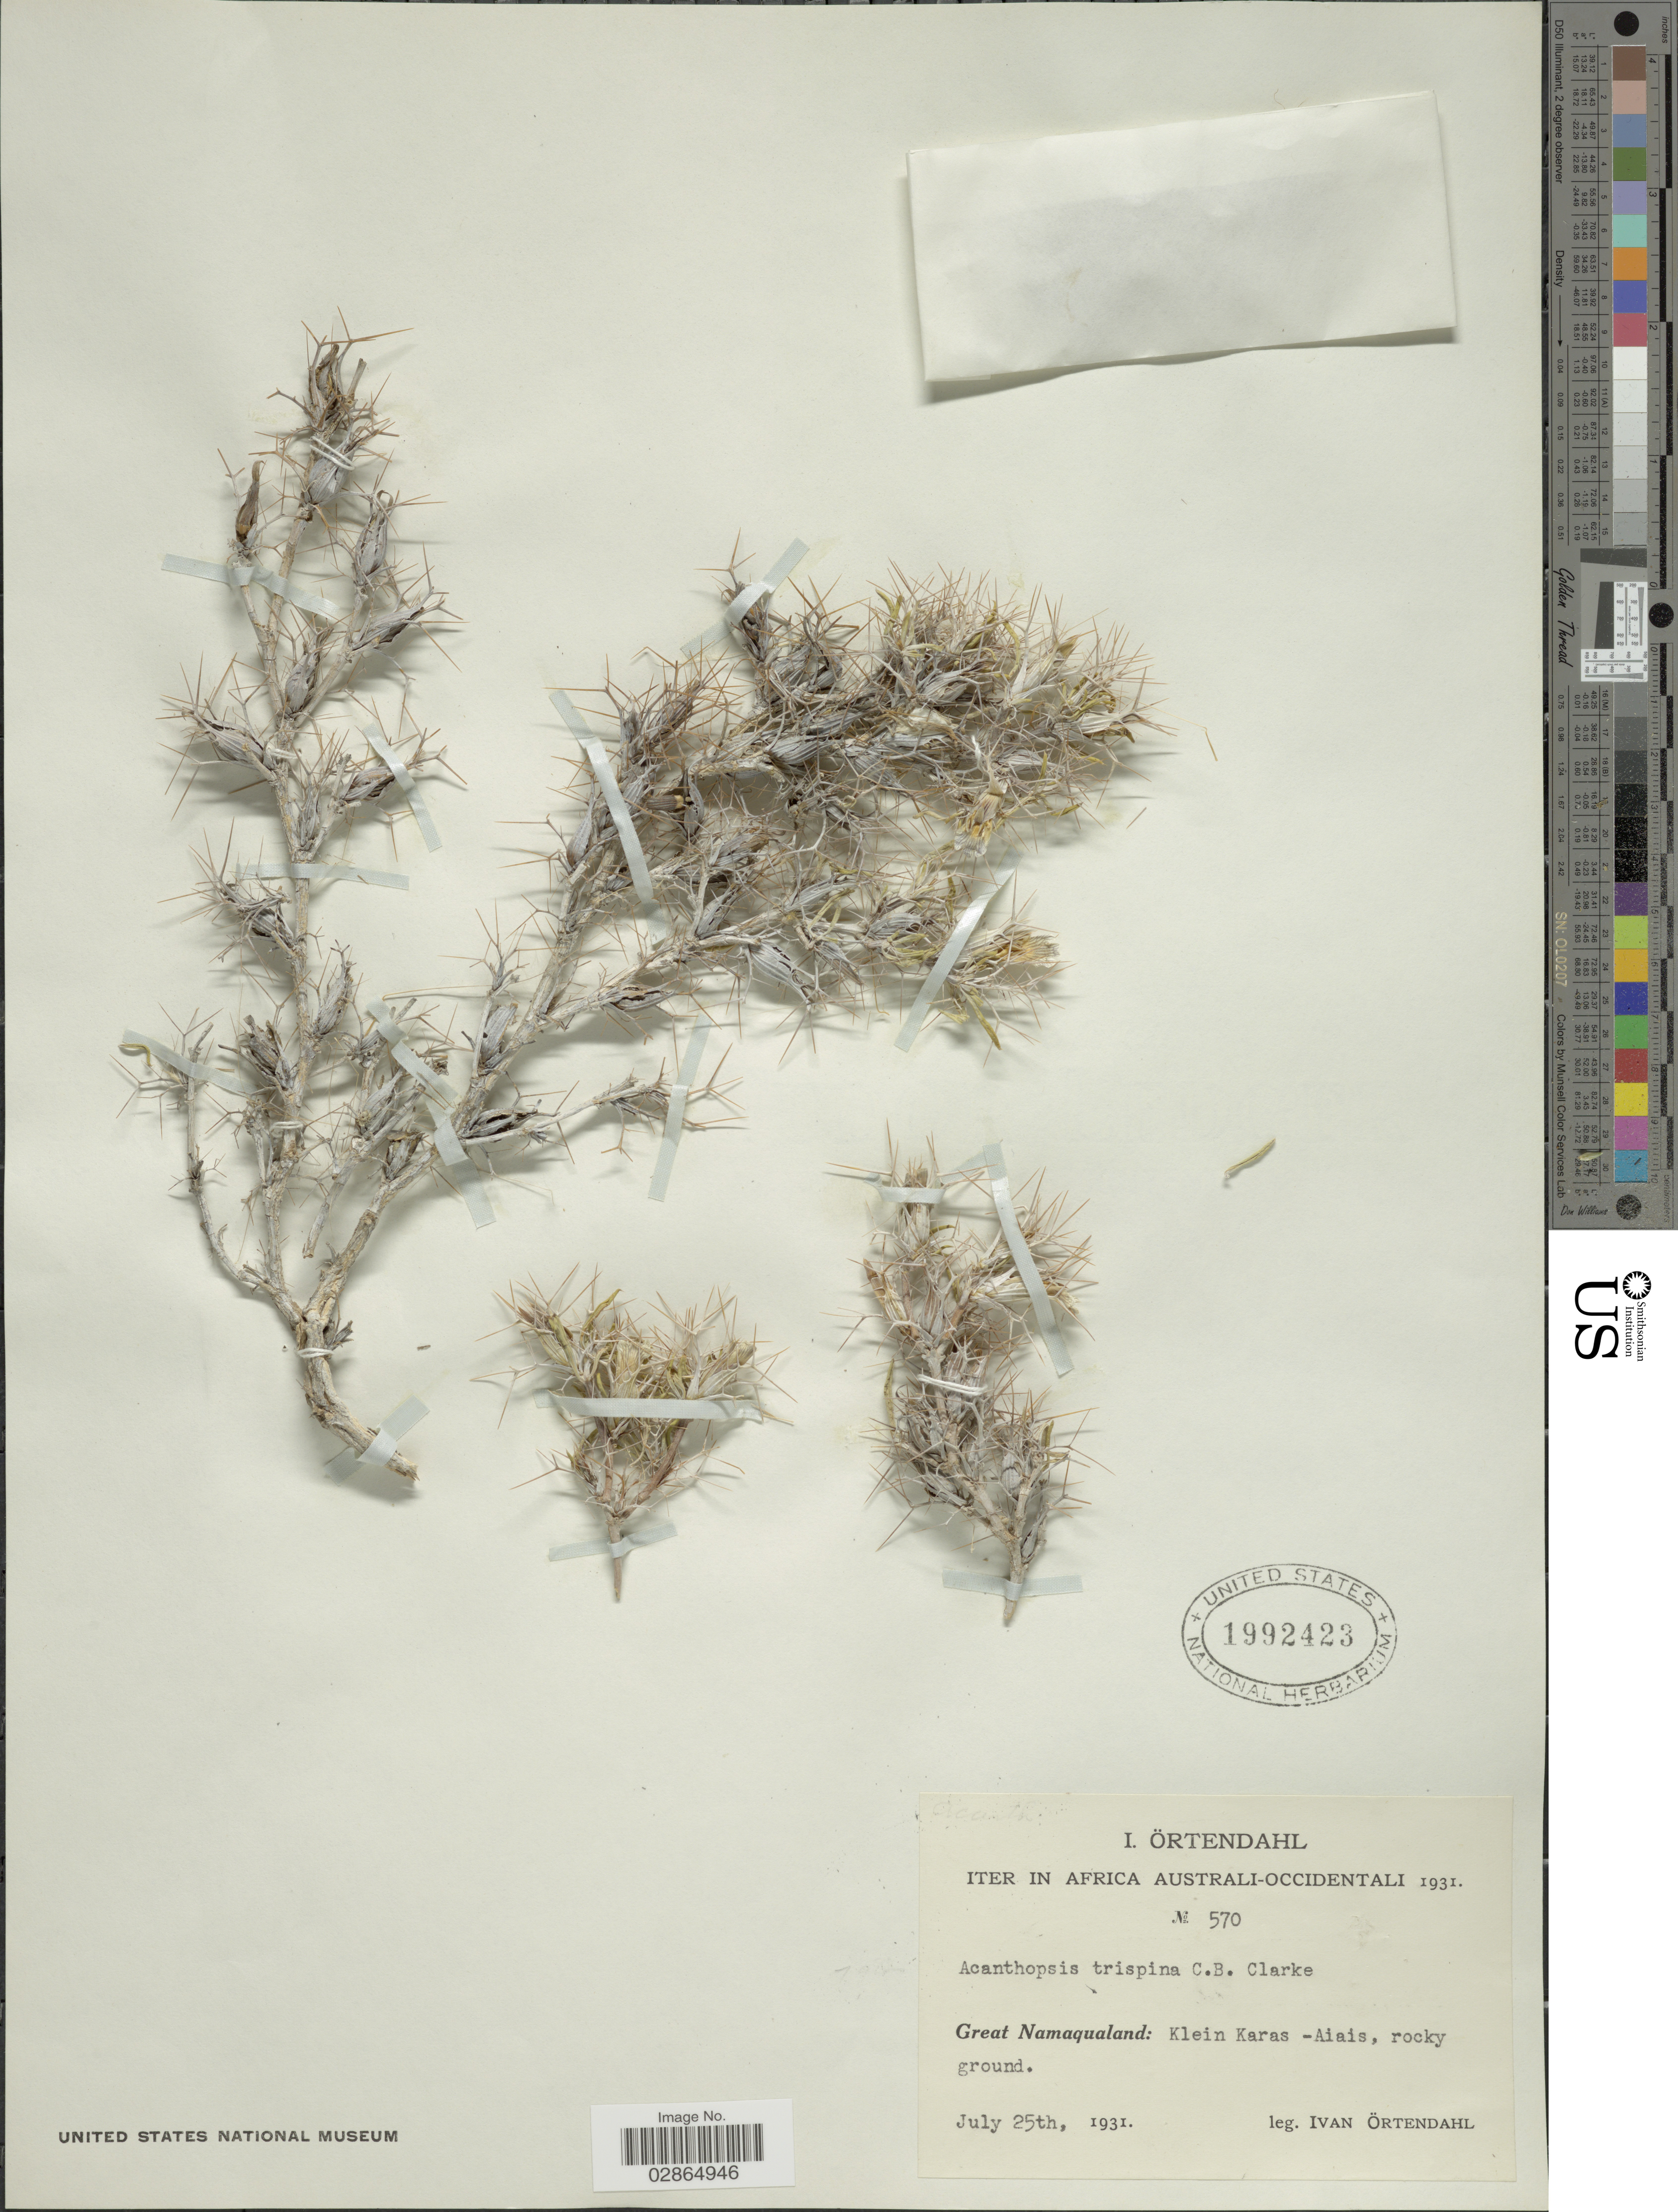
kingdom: Plantae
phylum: Tracheophyta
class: Magnoliopsida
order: Lamiales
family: Acanthaceae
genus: Acanthopsis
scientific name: Acanthopsis trispina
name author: C.B. Clarke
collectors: I. Ortendahl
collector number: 570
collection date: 1931-07-25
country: Namibia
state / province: Karas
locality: Great Namaqualand: Klein Karas -Alais. Iter in Africa Australi-Occidentali.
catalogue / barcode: US 1992423